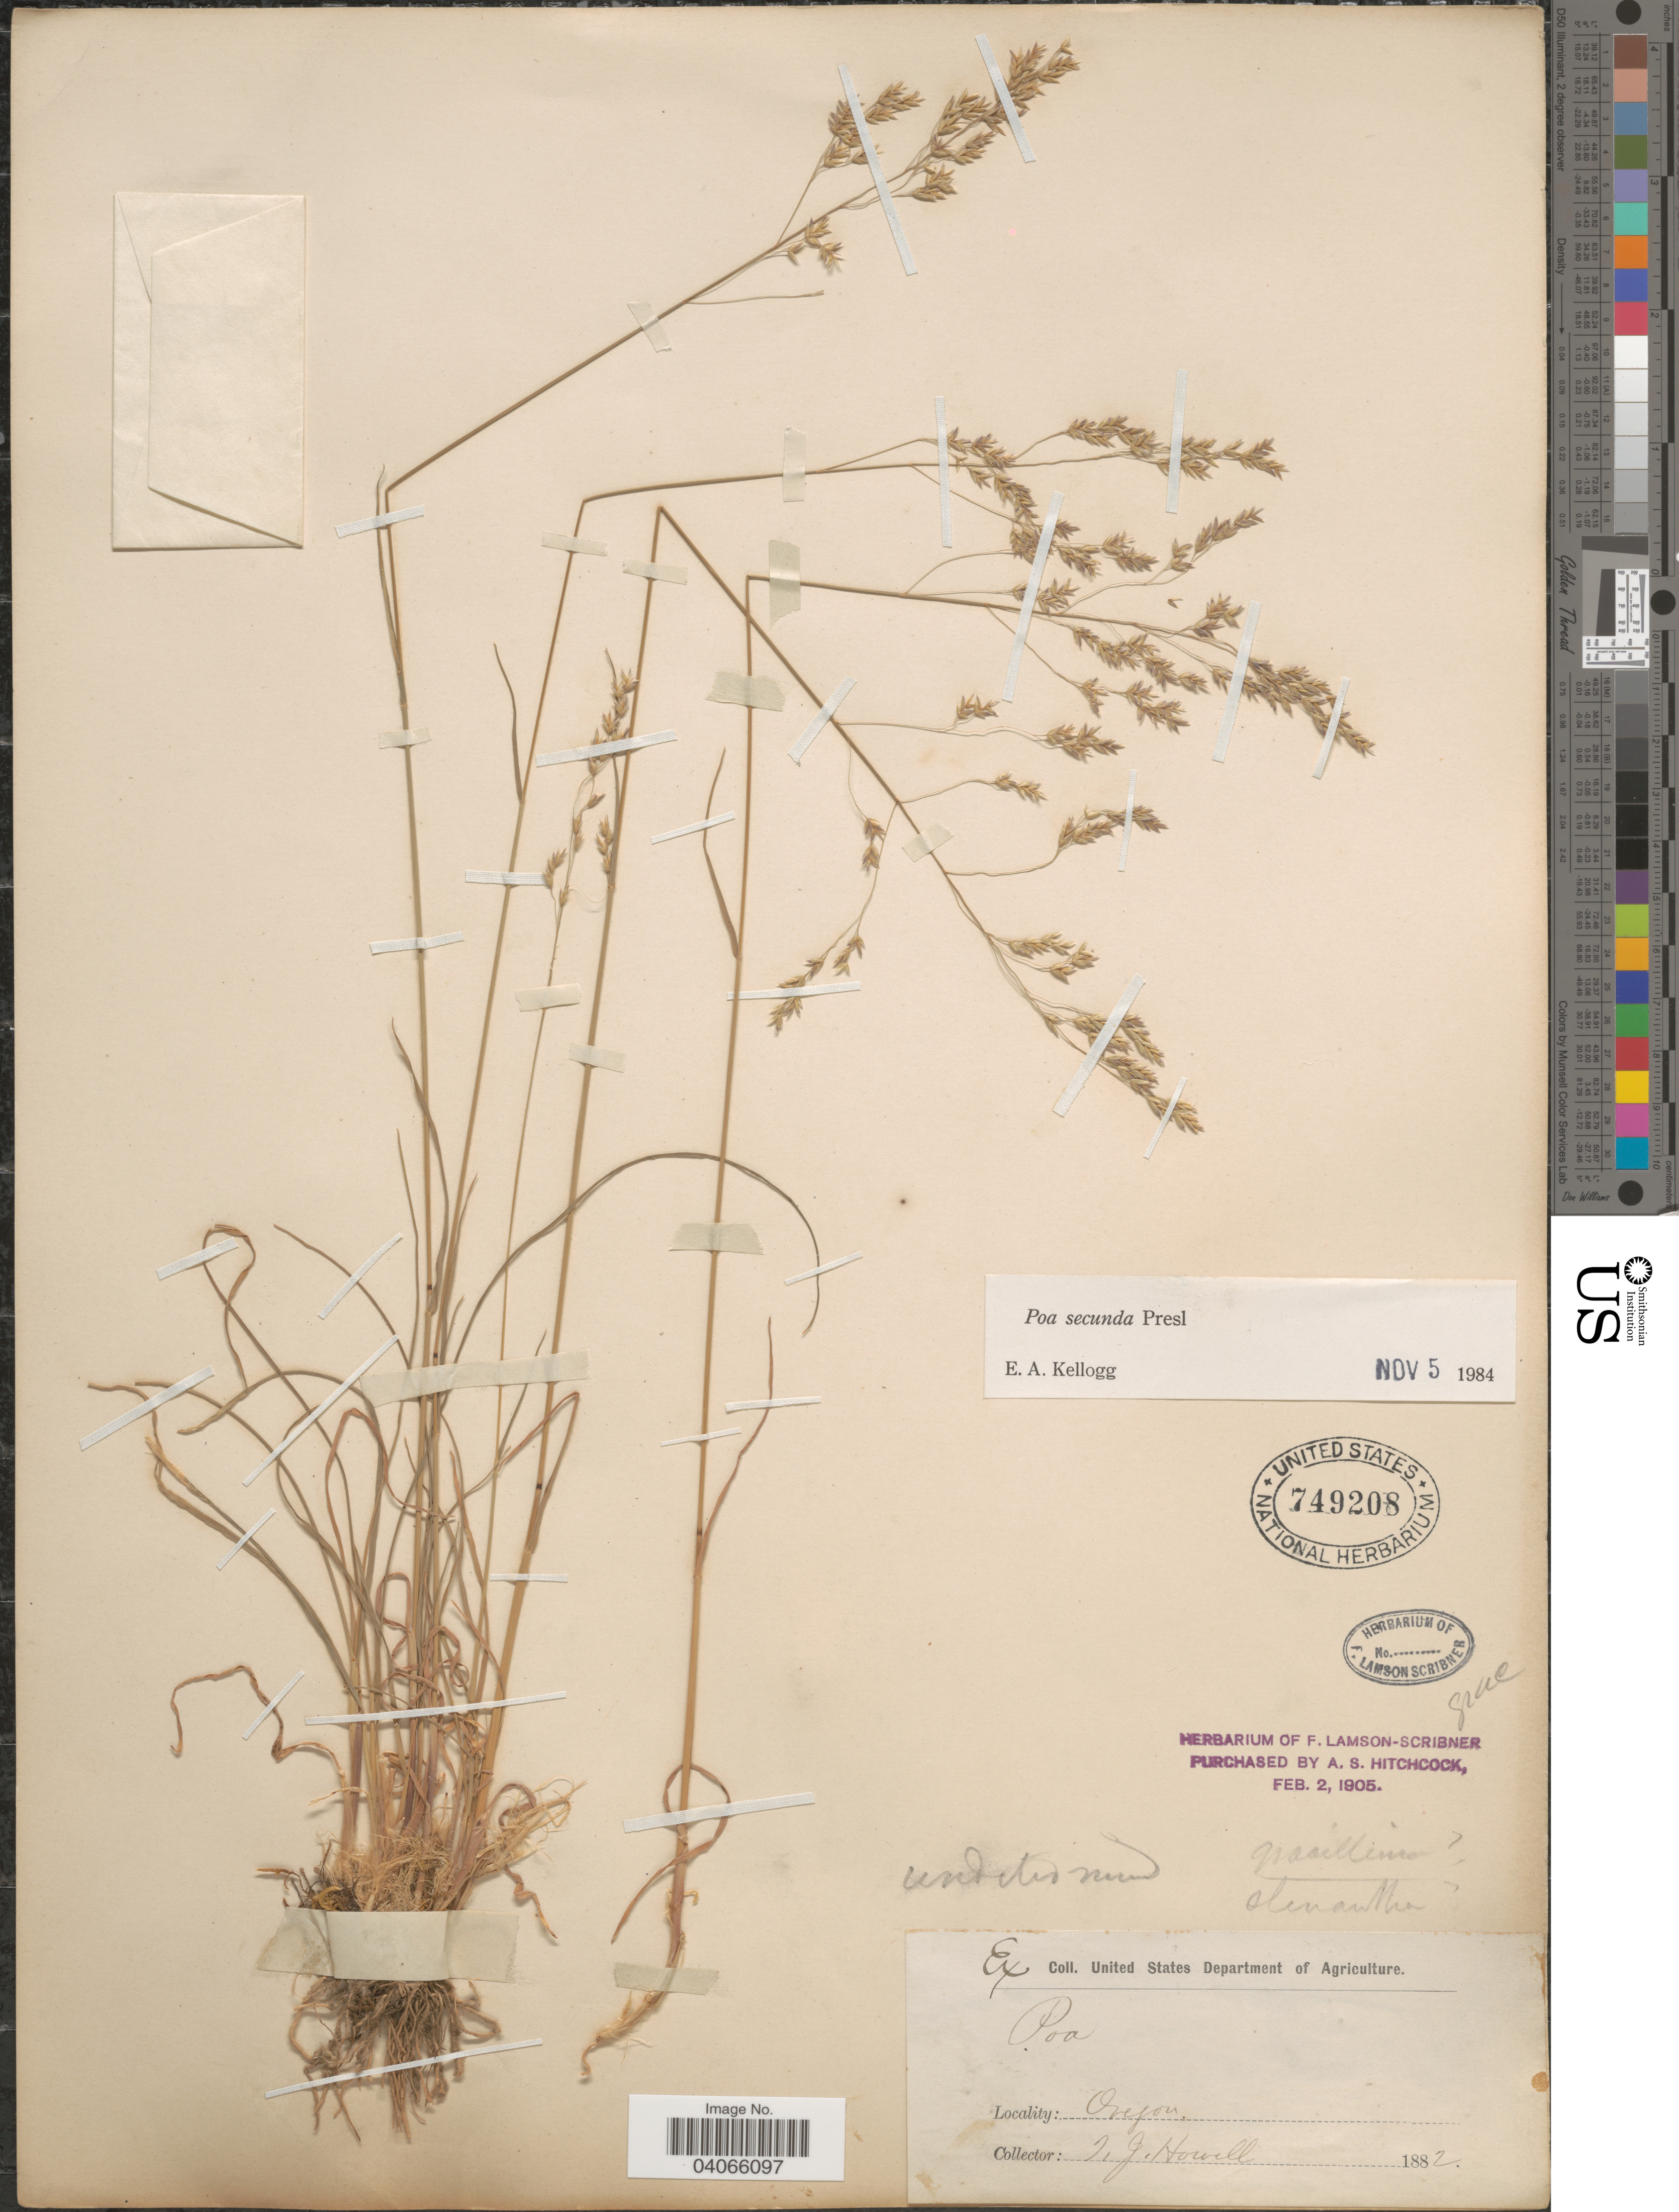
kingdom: Plantae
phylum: Tracheophyta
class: Liliopsida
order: Poales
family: Poaceae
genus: Poa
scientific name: Poa secunda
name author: J. Presl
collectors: T. J. Howell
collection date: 1882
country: United States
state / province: Oregon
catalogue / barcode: US 749208